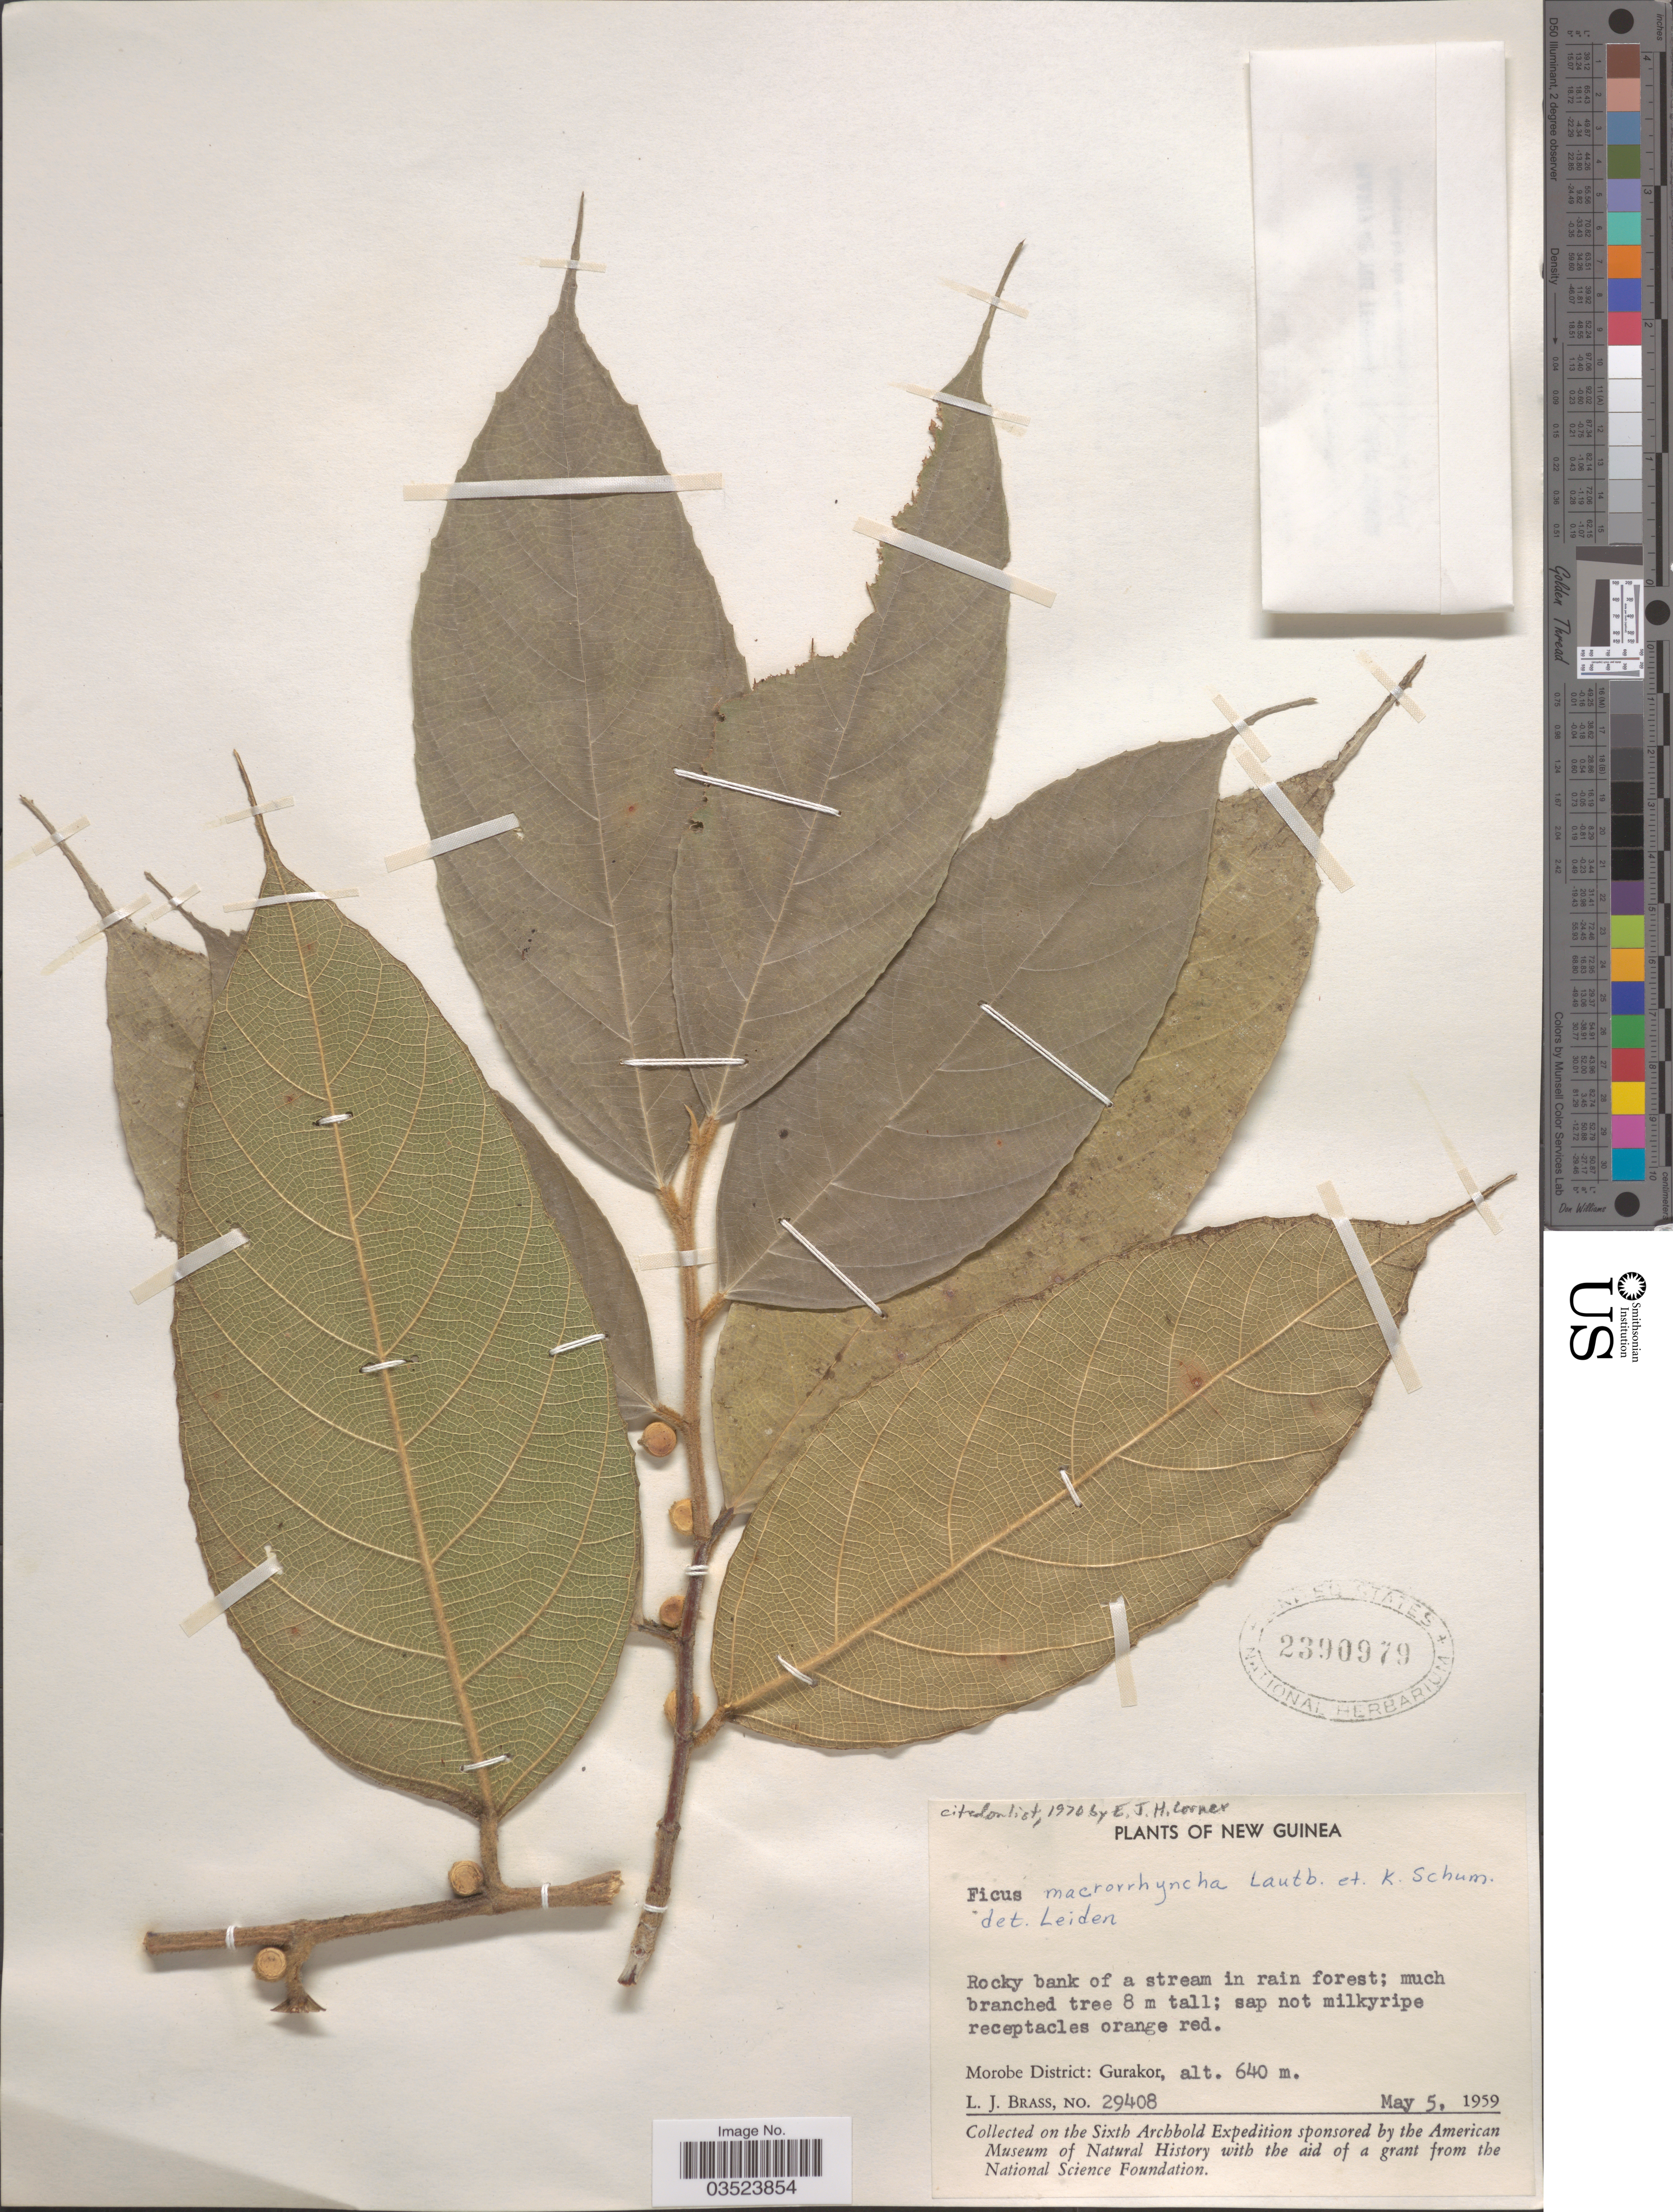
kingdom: Plantae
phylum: Tracheophyta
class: Magnoliopsida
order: Rosales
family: Moraceae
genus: Ficus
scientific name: Ficus macrorrhyncha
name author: K. Schum. & Lauterb.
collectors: L. J. Brass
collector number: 29408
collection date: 1959-05-05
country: Papua New Guinea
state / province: Morobe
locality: New Guinea. Morobe District: Gurakor.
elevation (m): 640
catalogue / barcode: US 2390979